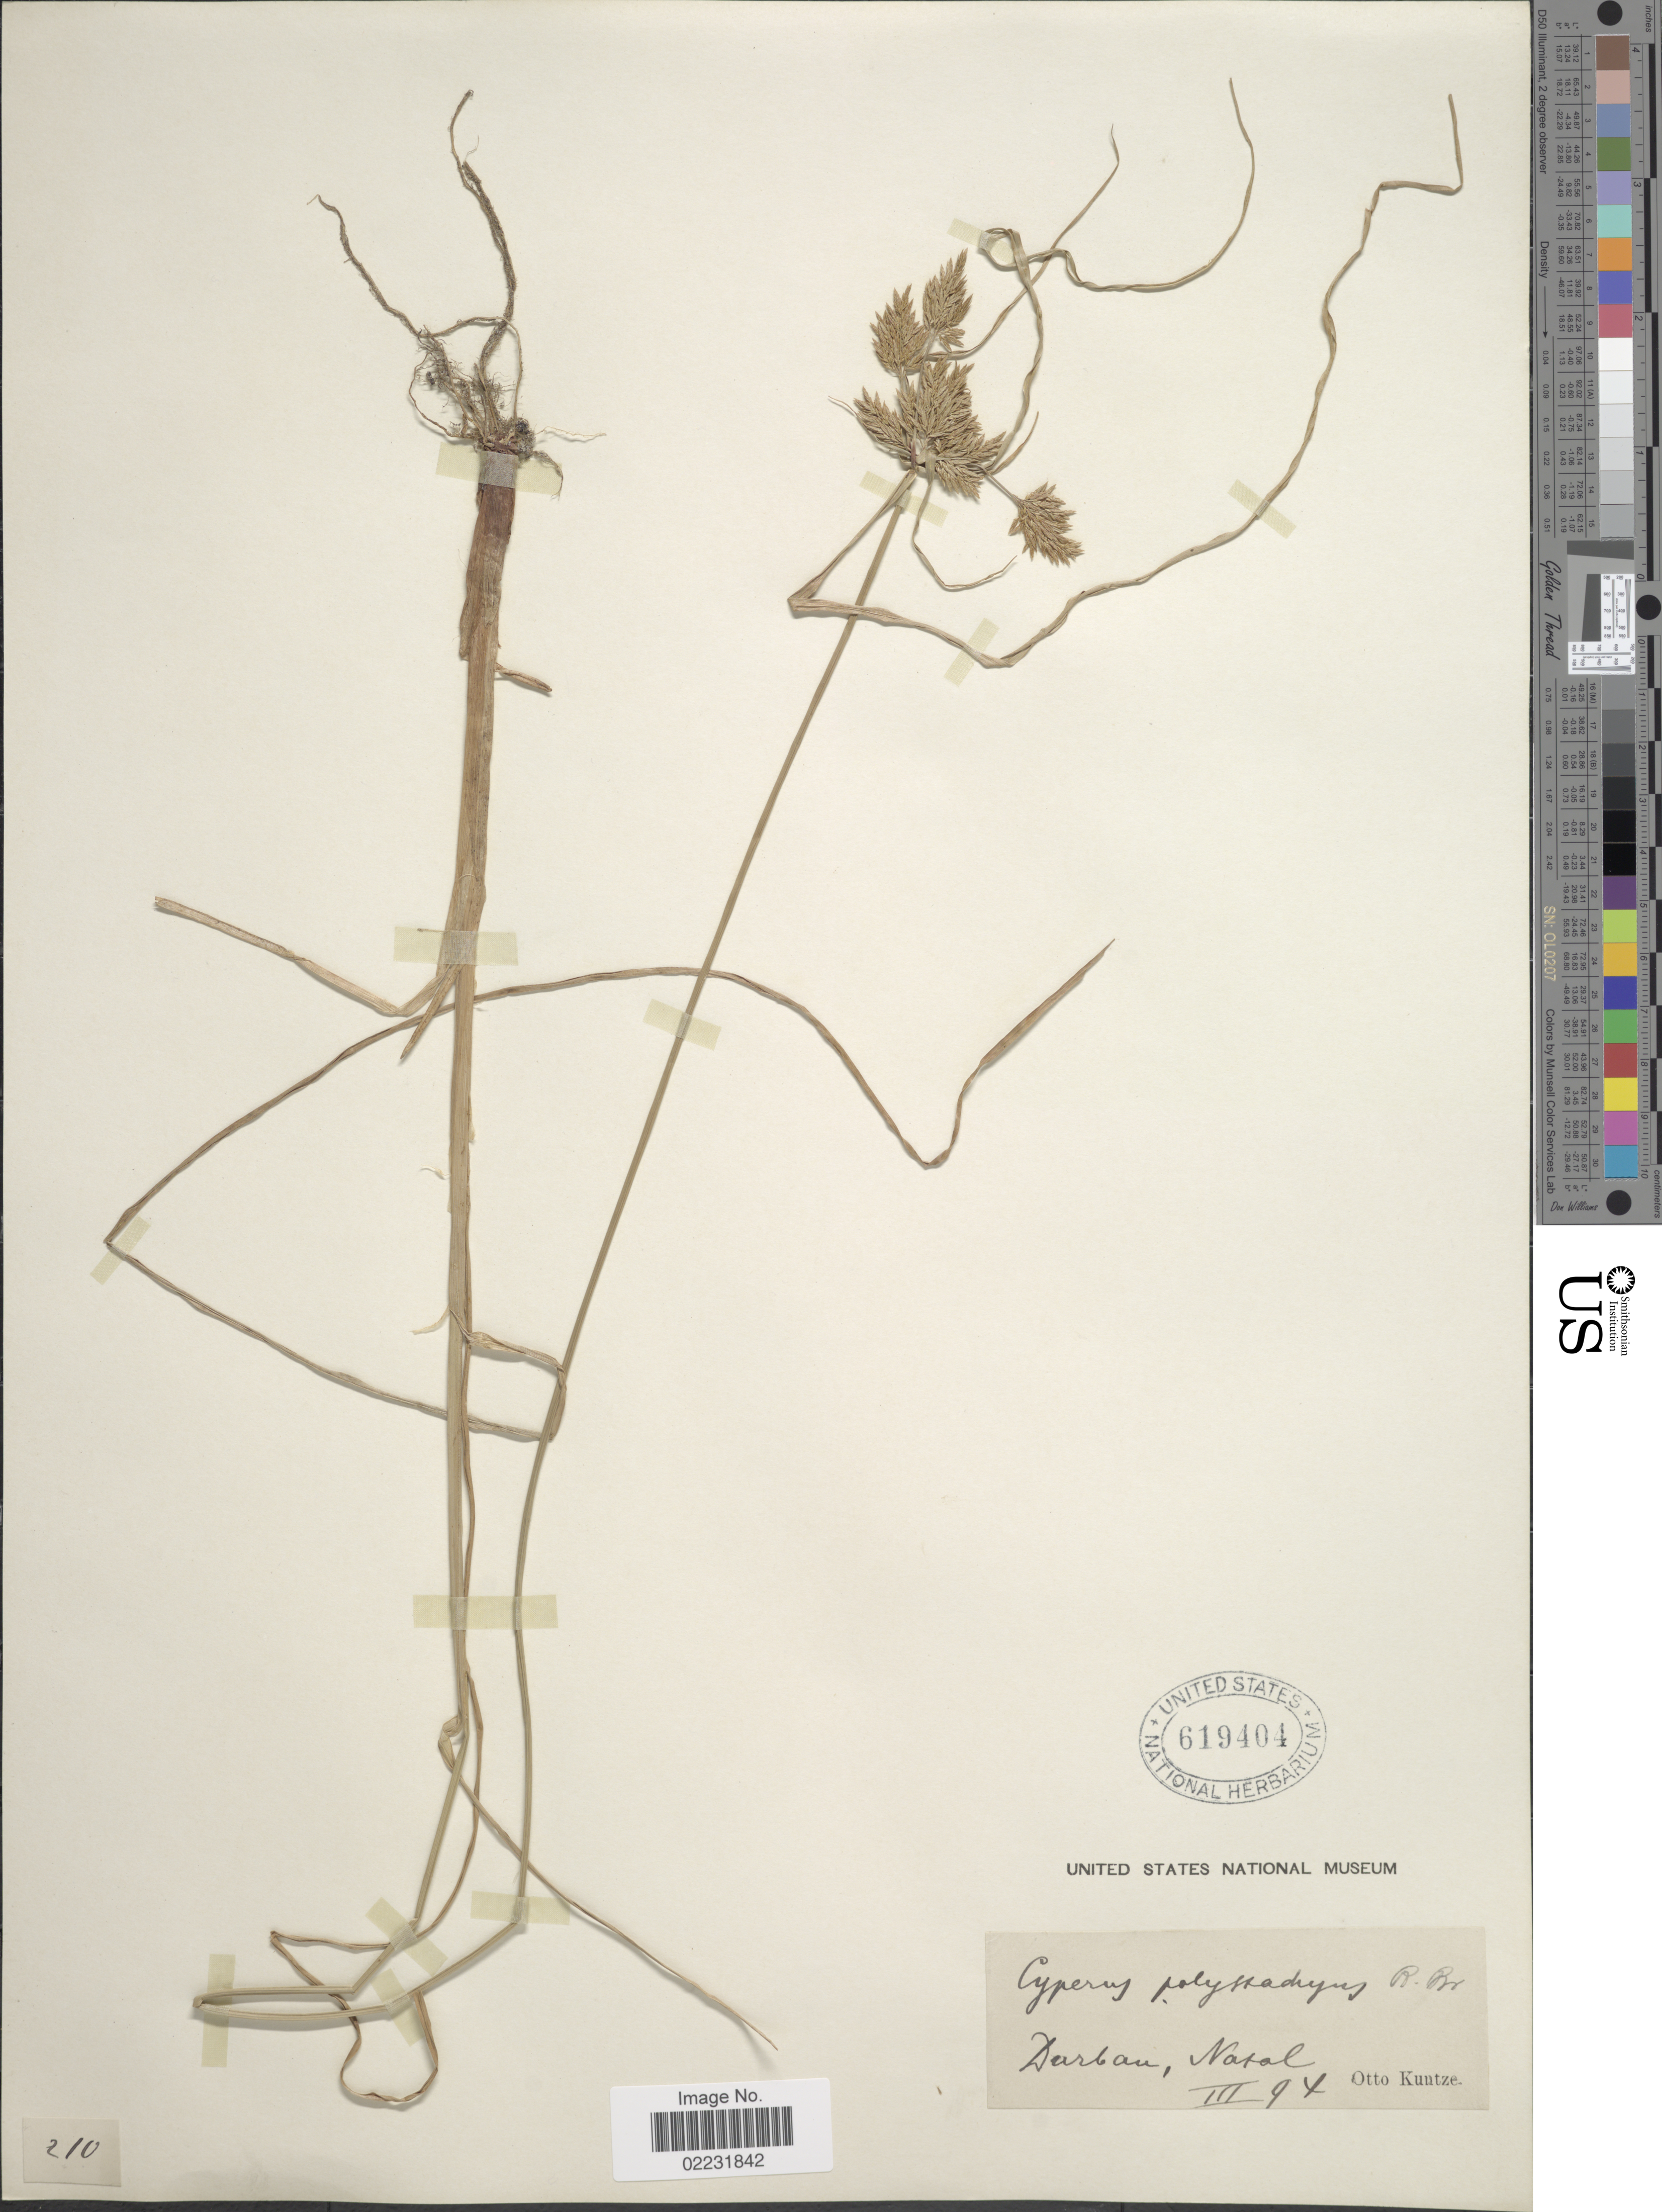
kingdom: Plantae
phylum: Tracheophyta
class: Liliopsida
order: Poales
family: Cyperaceae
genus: Cyperus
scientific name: Cyperus polystachyos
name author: Rottb.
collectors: C.E.O. Kuntze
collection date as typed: Transcribed d/m/y: /6/94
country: South Africa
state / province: KwaZulu-Natal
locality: Darban, Natal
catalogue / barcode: US 619404